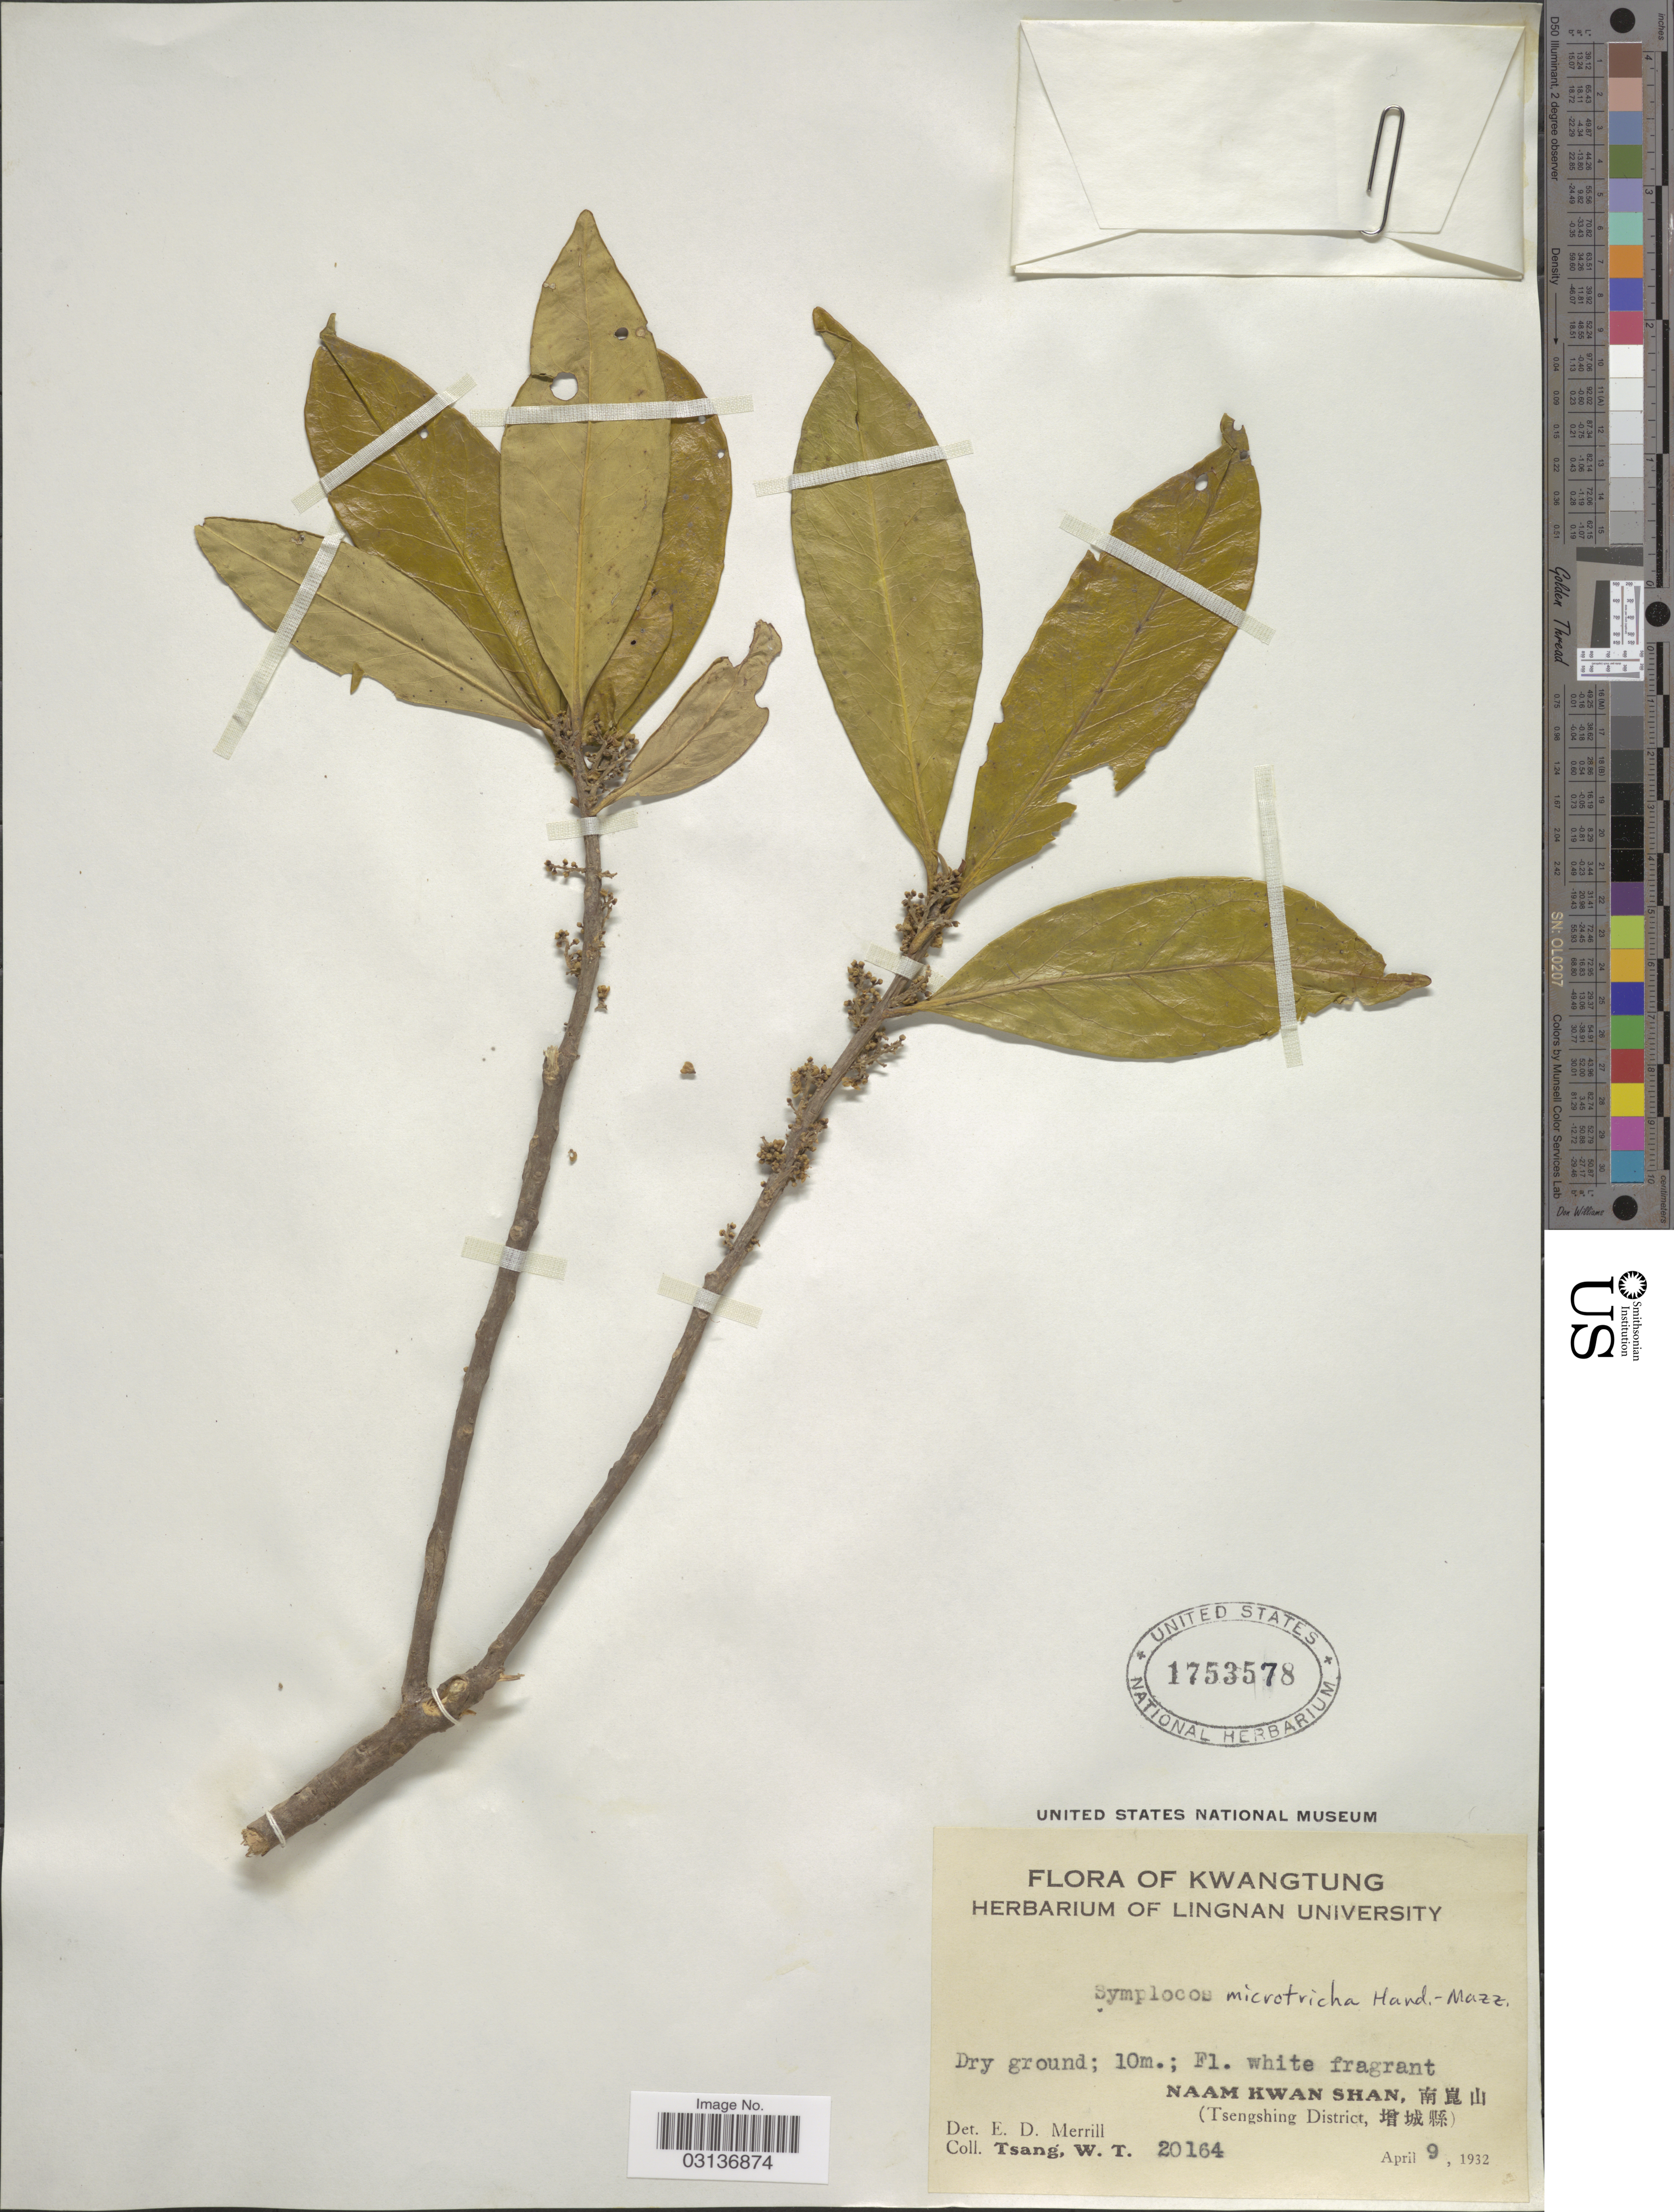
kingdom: Plantae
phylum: Tracheophyta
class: Magnoliopsida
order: Ericales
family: Symplocaceae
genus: Symplocos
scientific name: Symplocos microtricha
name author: Hand.-Mazz.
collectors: W. T. Tsang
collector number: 20164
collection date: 1932-04-09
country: China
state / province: Guangdong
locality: Kwangtung. Naam Kwan Shan, (Tsengshing District).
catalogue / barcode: US 1753578